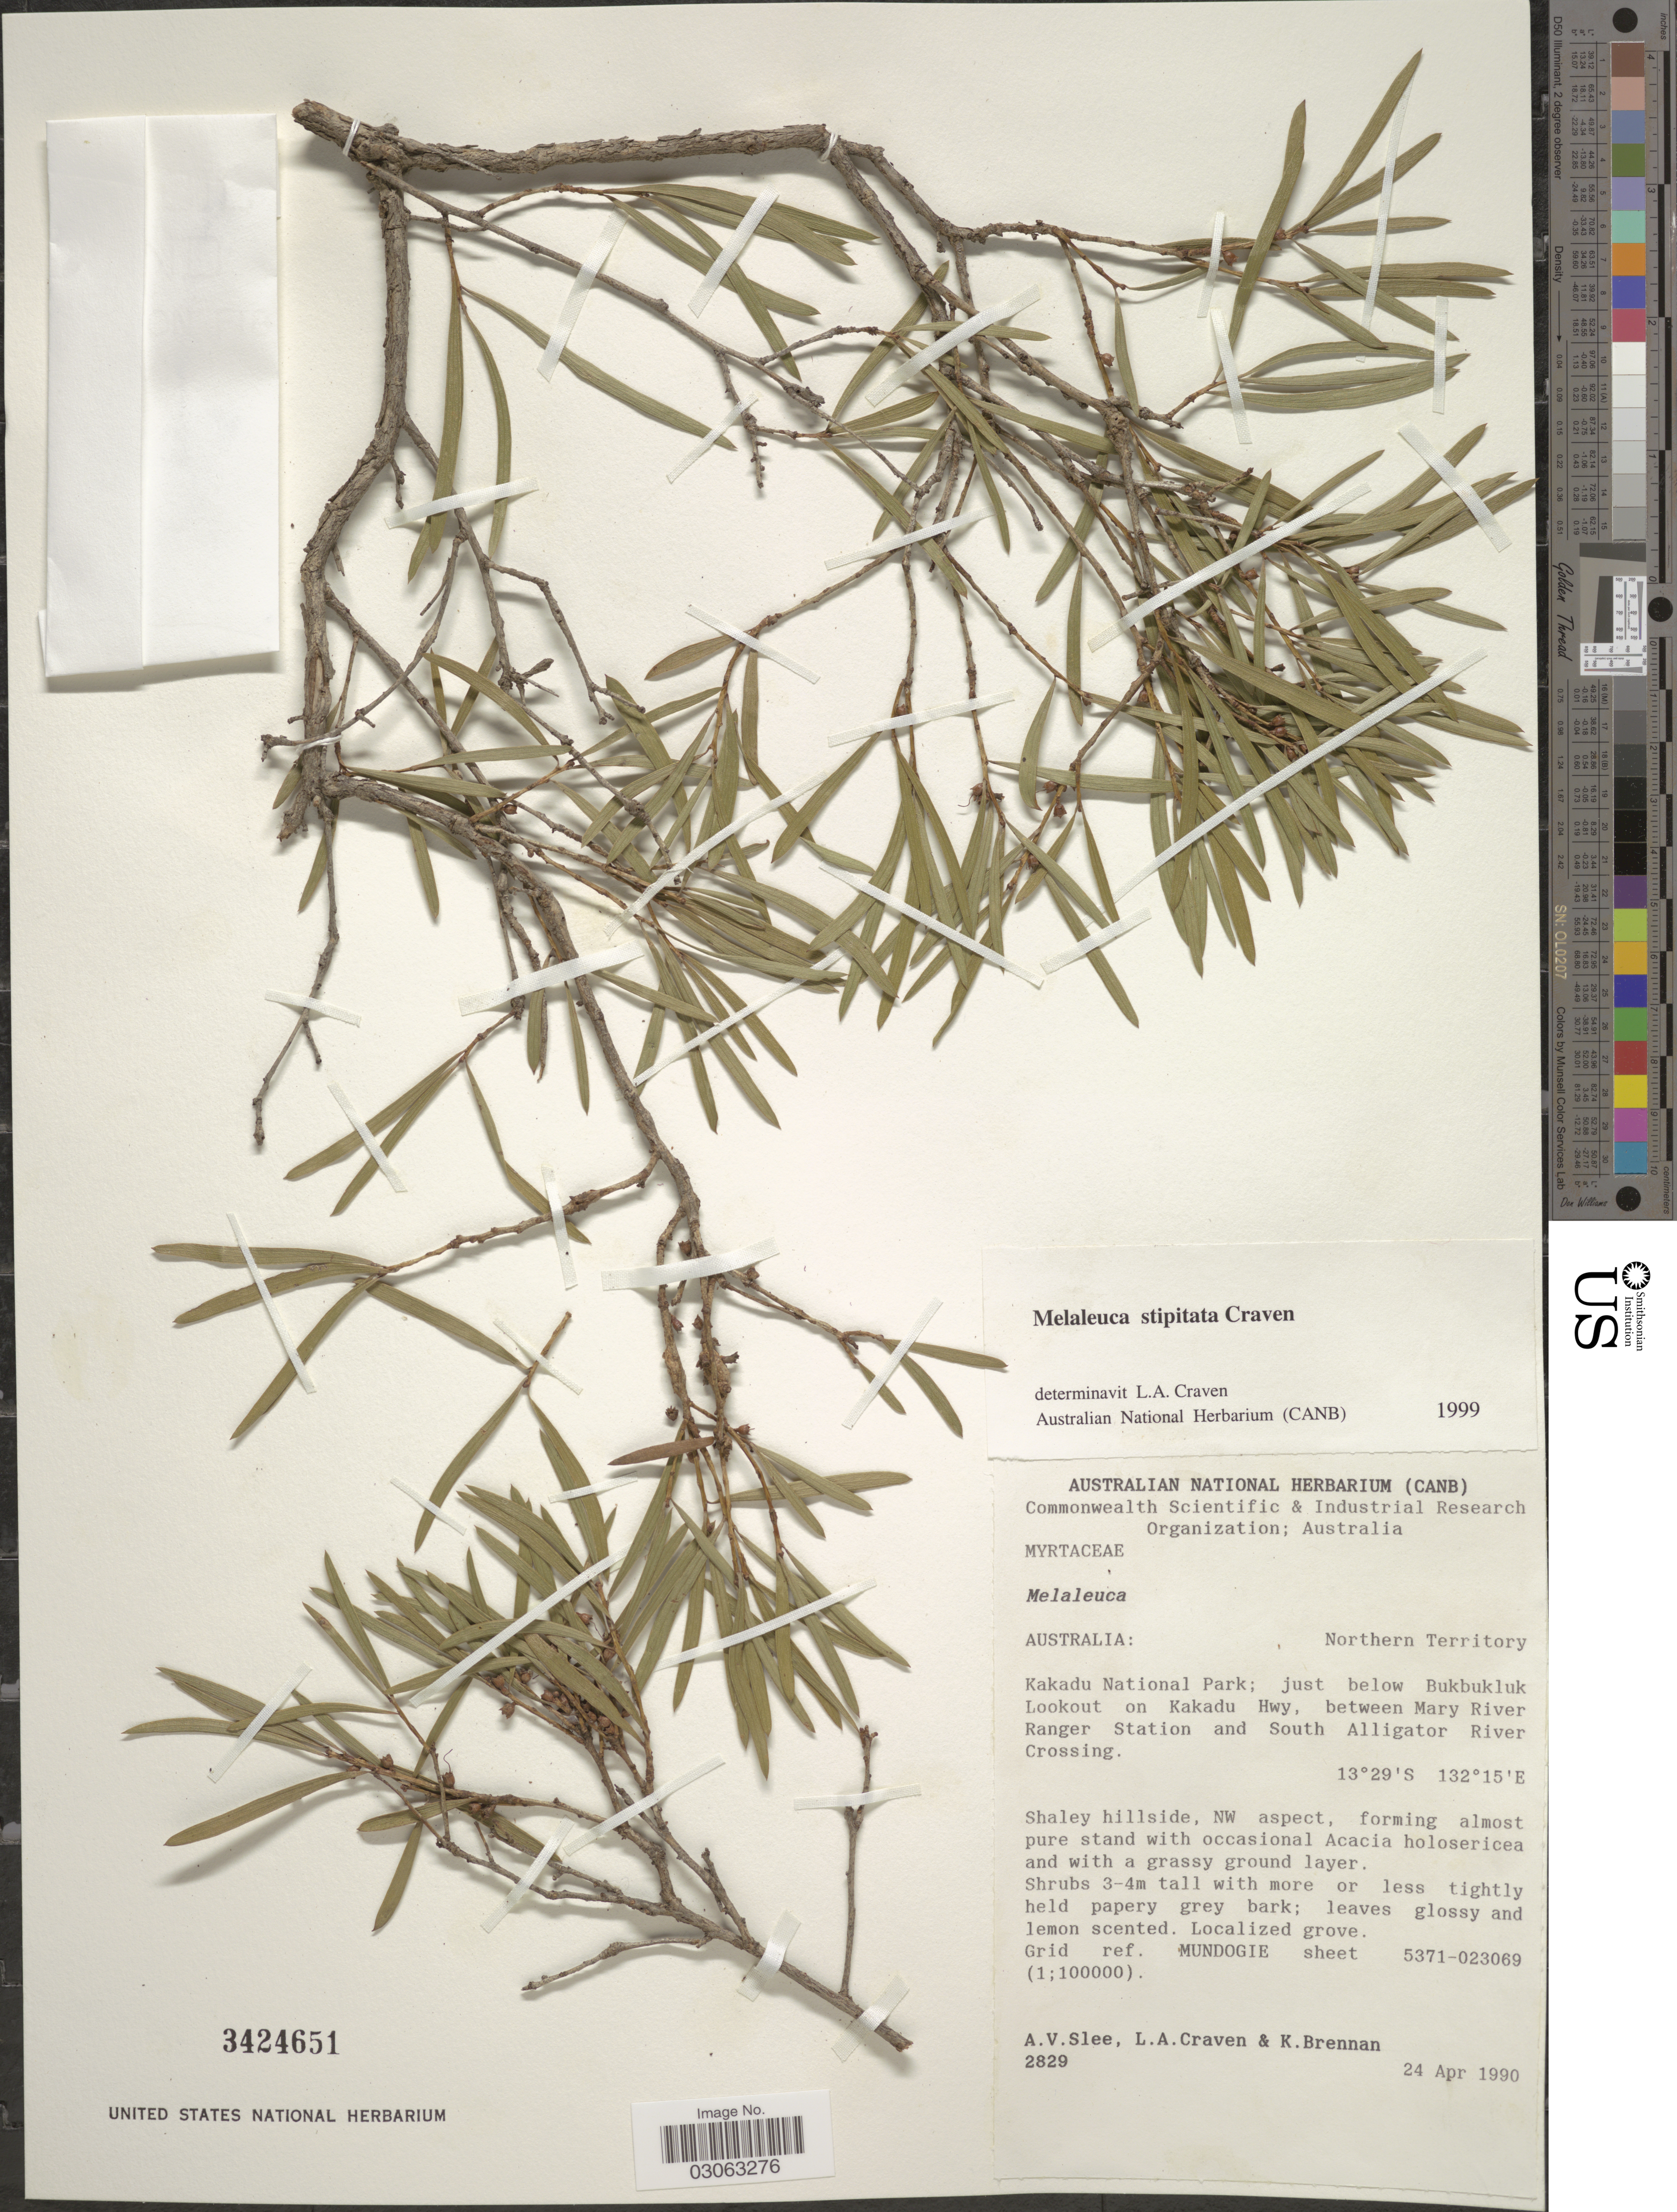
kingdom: Plantae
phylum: Tracheophyta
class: Magnoliopsida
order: Myrtales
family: Myrtaceae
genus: Melaleuca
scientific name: Melaleuca stipitata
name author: Craven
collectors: A. Slee, L. A. Craven & K. Brennan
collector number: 2829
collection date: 1990-04-24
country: Australia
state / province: Northern Territory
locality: Kakadu National Park; just below Bukbukluk Lookout on Kakadu Hwy, between Mary River Ranger Station and South Alligator River Crossing.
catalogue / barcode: US 3424651